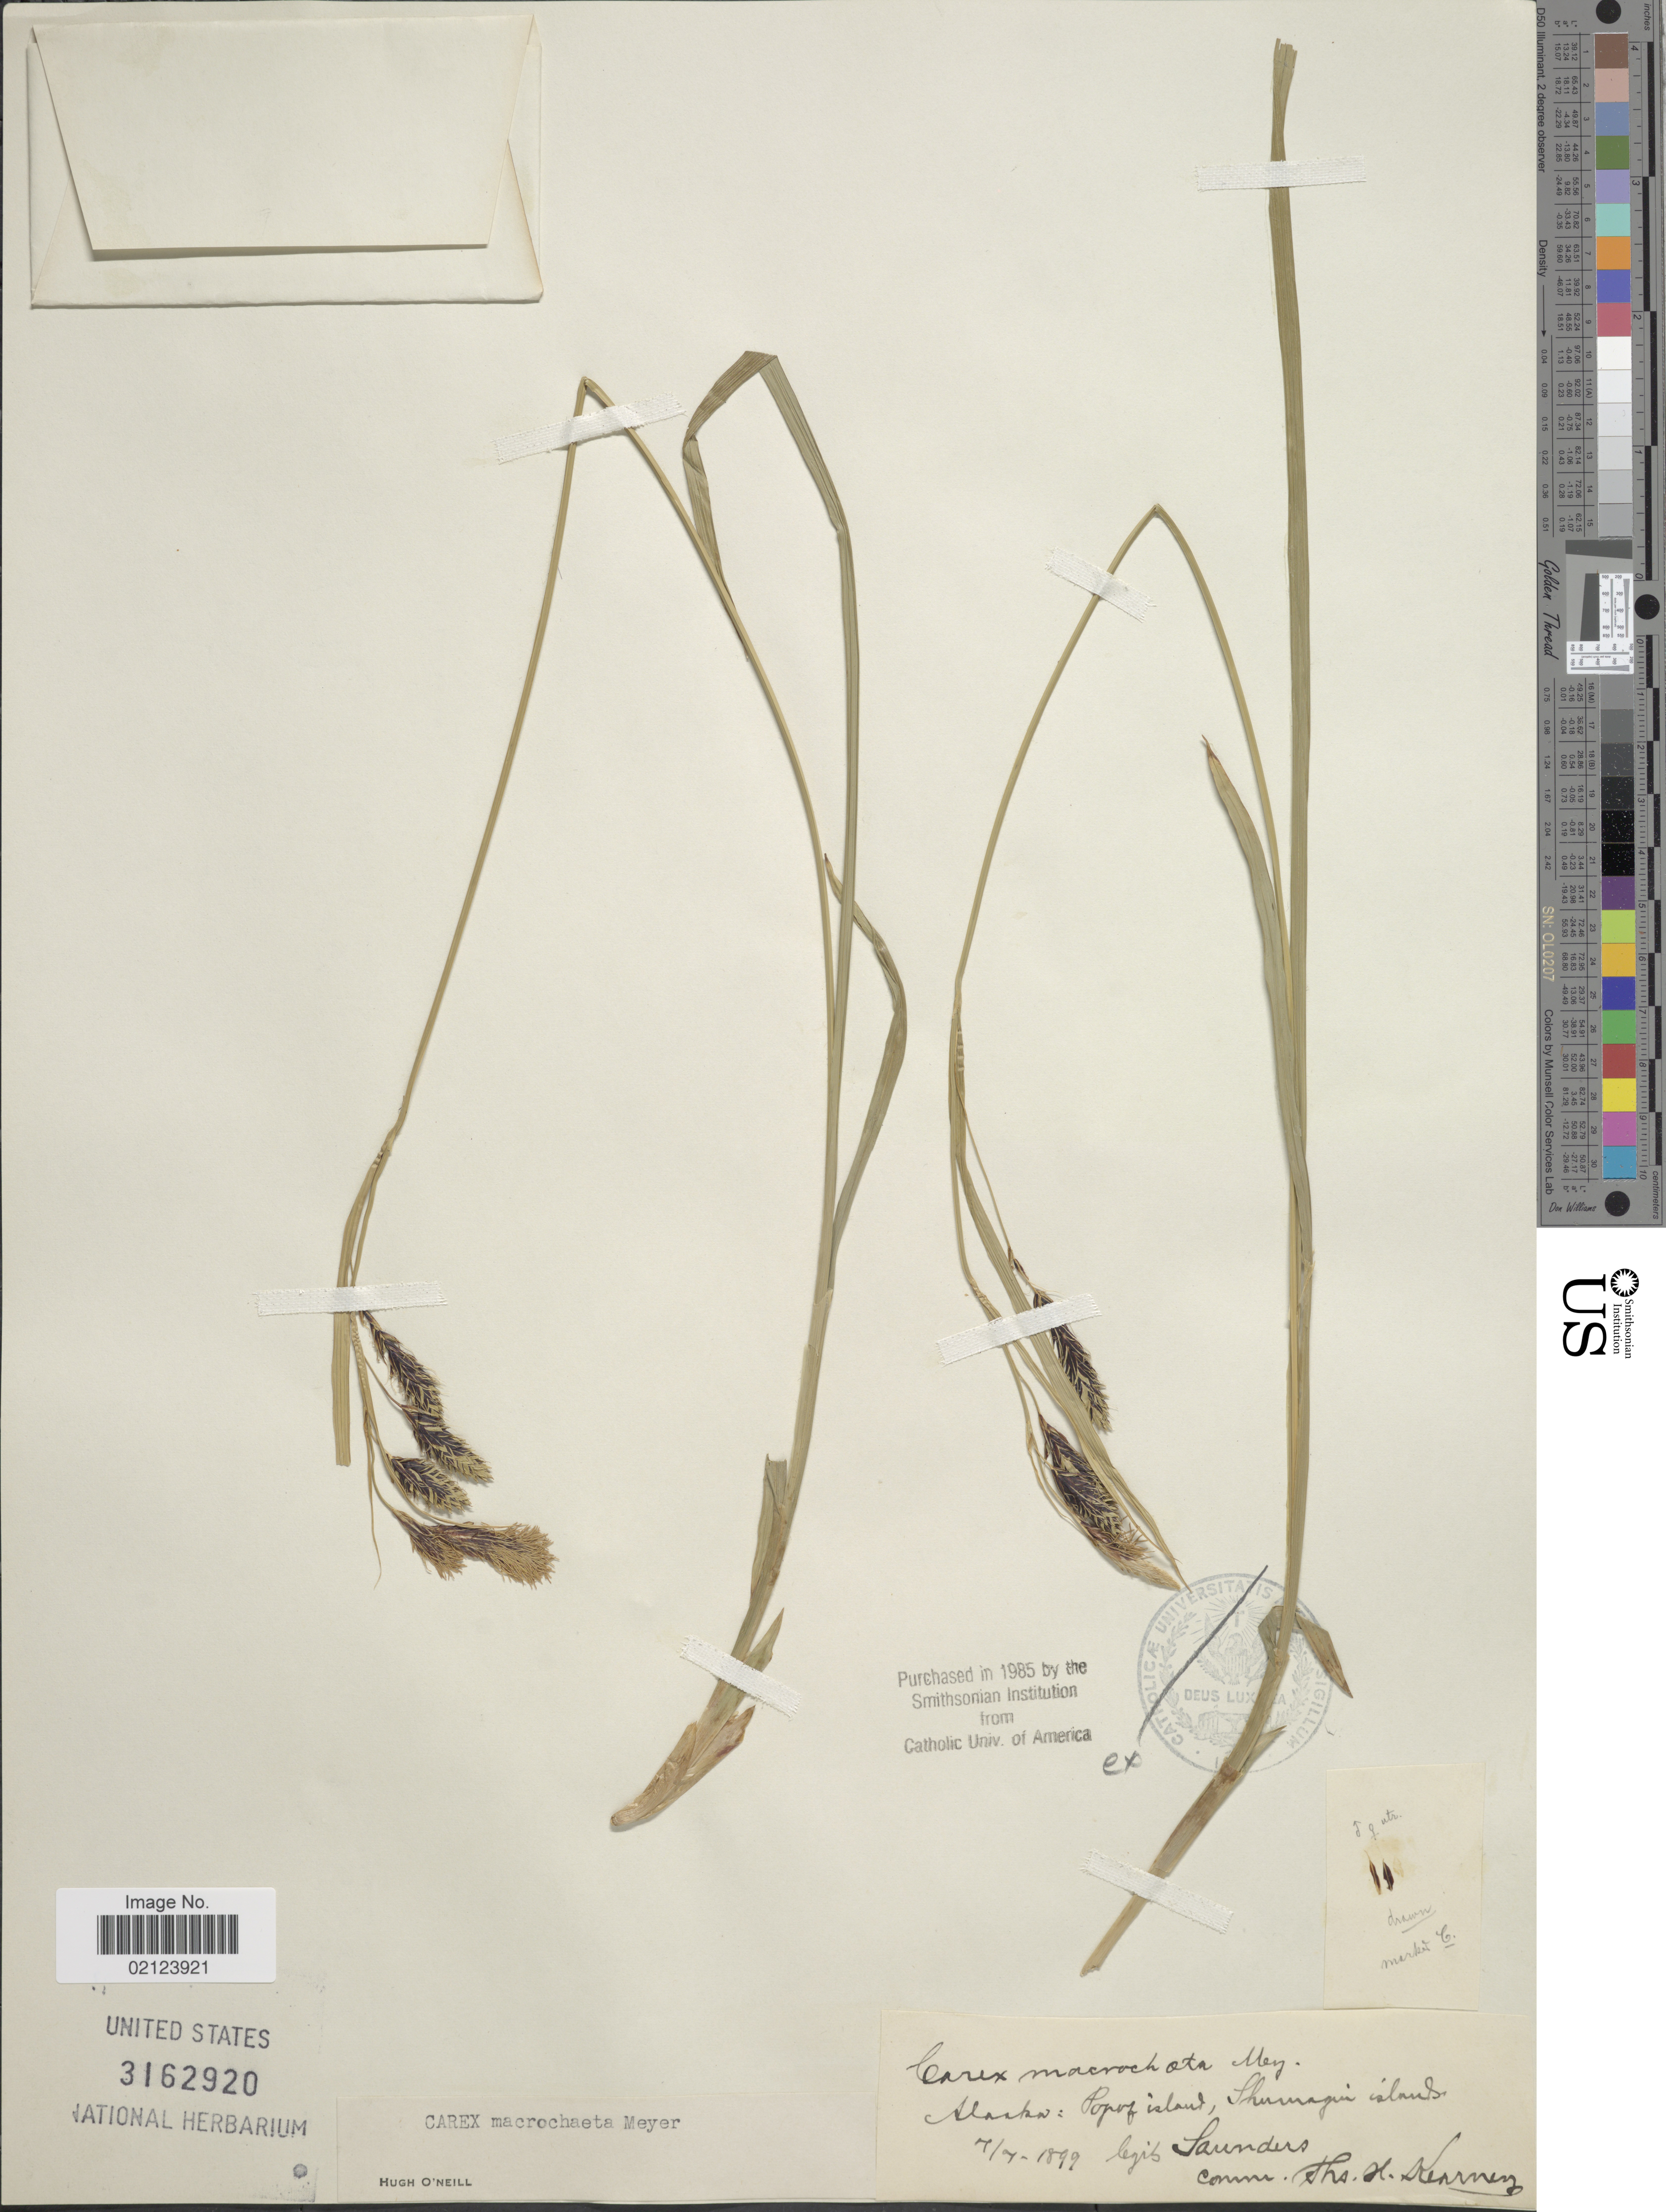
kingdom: Plantae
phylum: Tracheophyta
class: Liliopsida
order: Poales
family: Cyperaceae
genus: Carex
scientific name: Carex macrochaeta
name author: C.A. Mey.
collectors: -. Saunders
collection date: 1899-07-07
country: United States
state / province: Alaska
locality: Popof island, Shumagui Island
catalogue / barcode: US 3162920